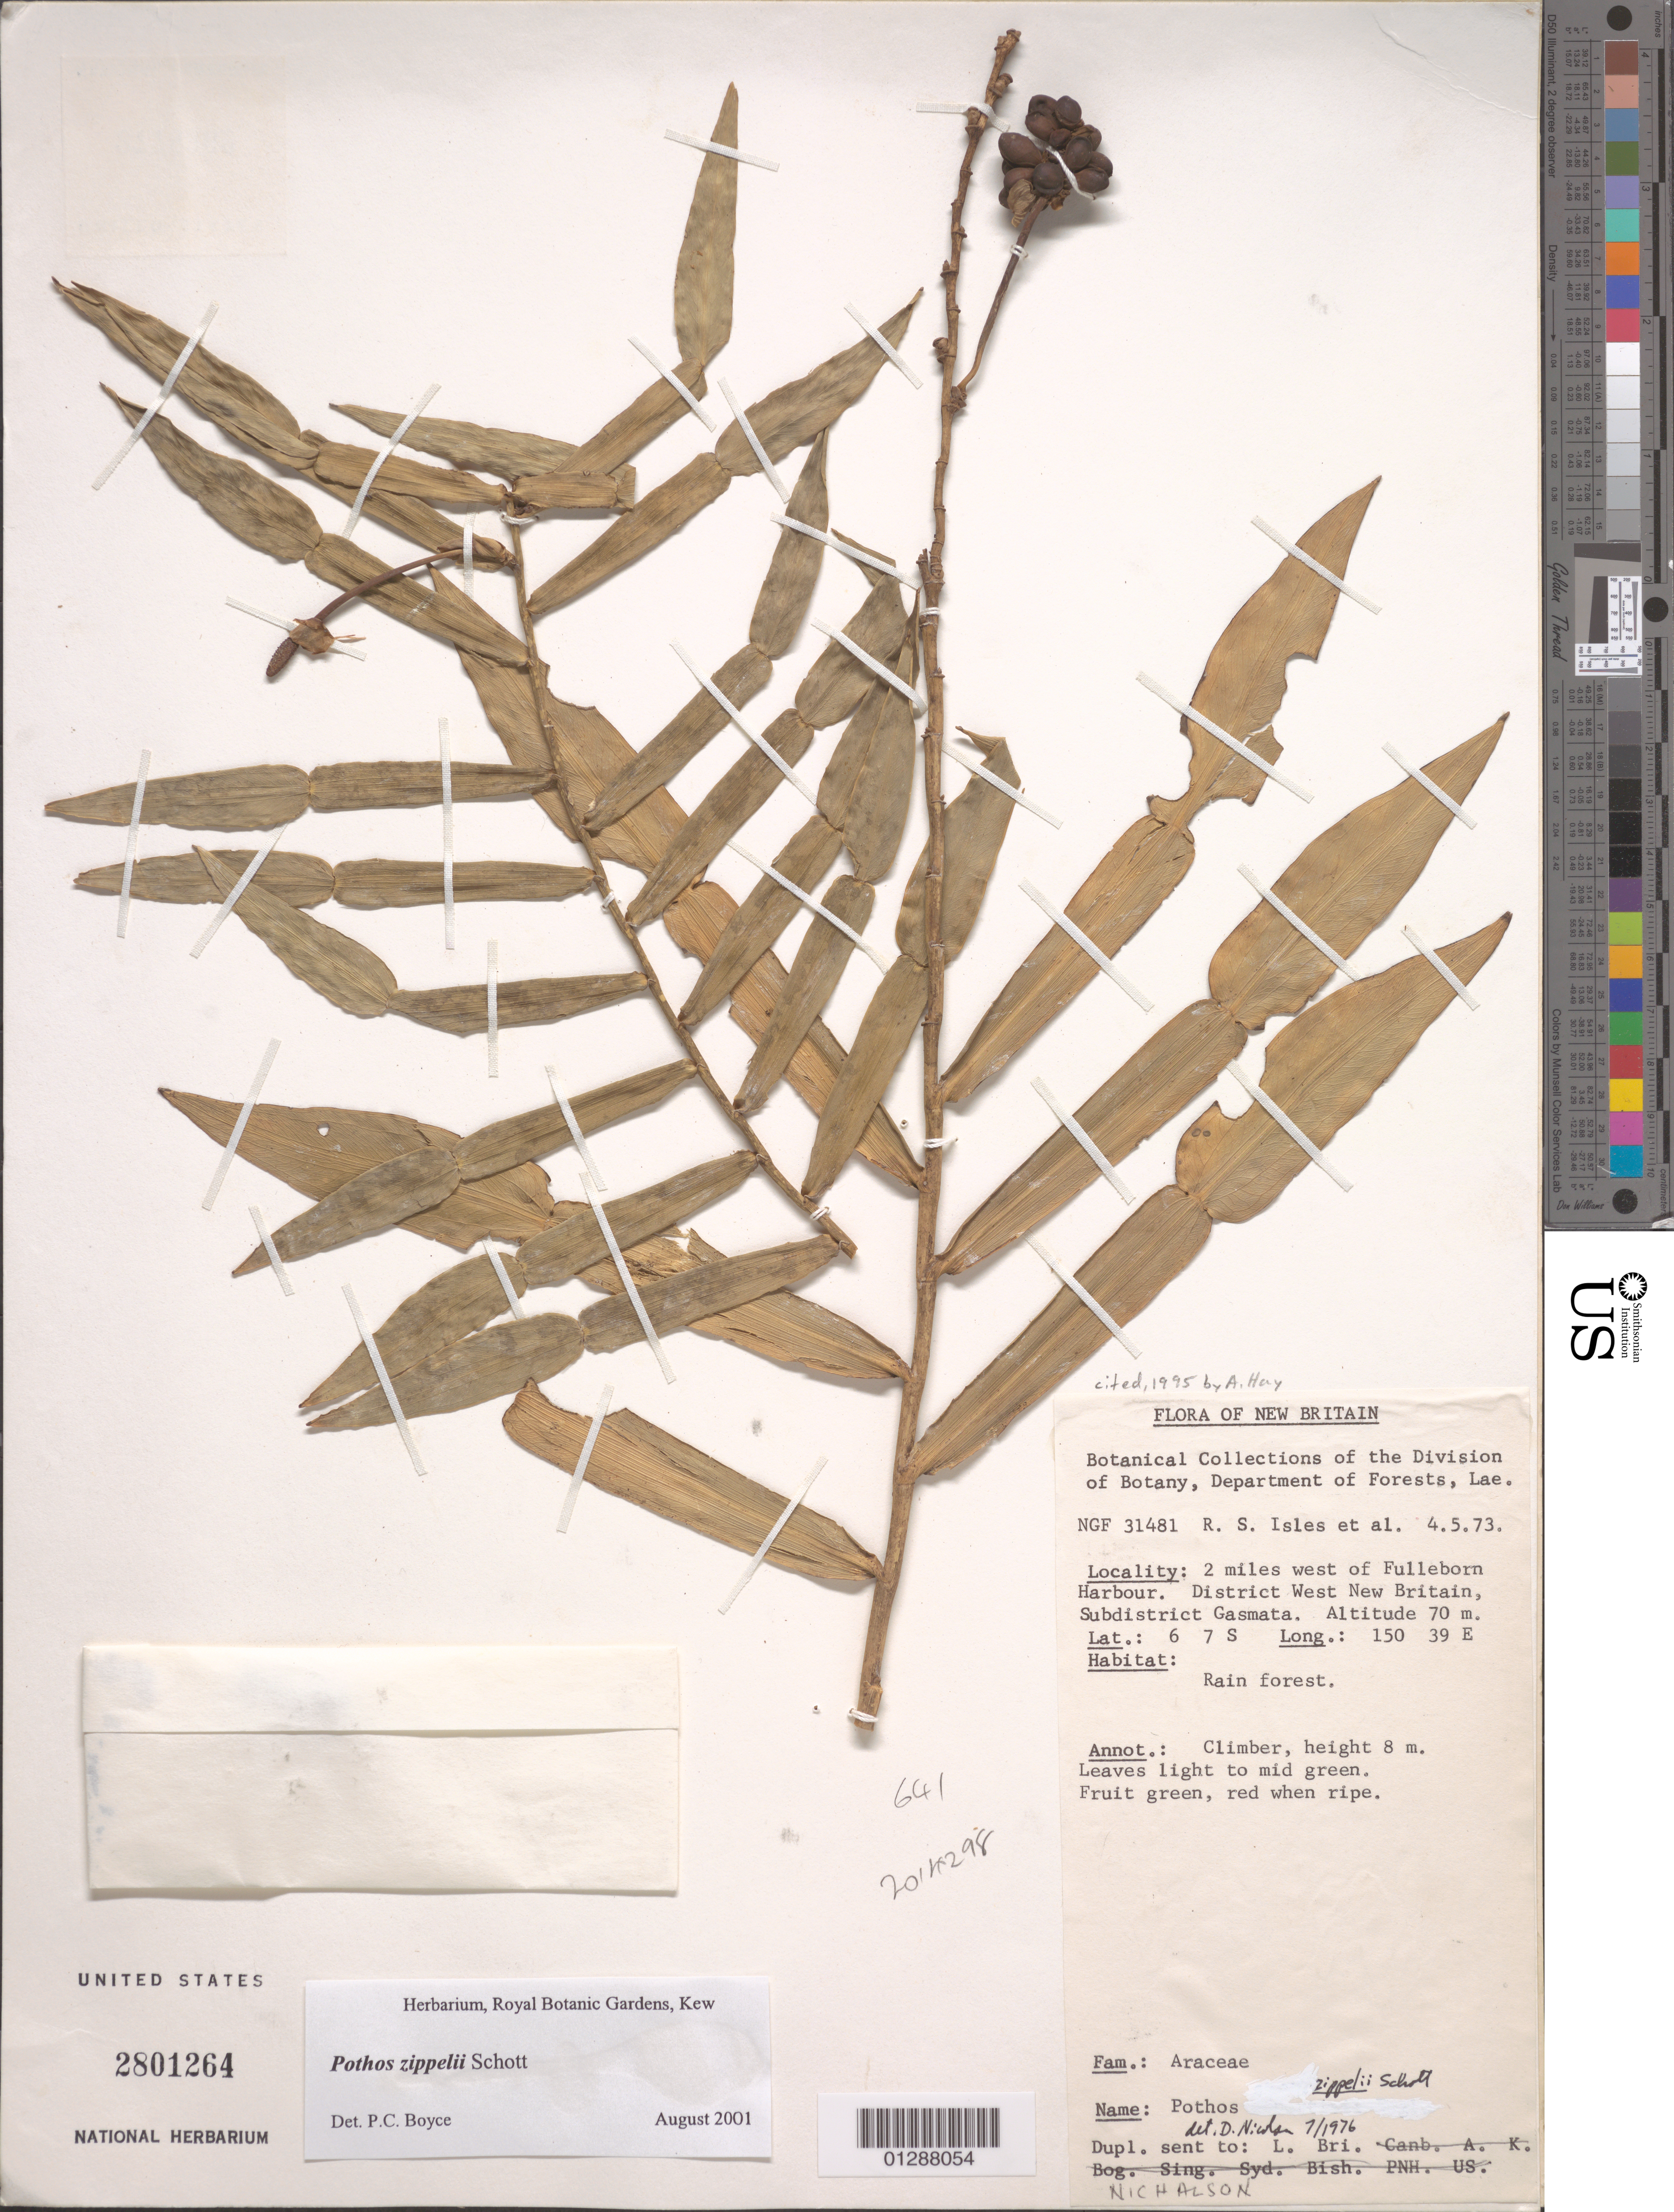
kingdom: Plantae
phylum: Tracheophyta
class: Liliopsida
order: Alismatales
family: Araceae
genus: Pothos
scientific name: Pothos zippelii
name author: Schott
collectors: R. Isles & et al.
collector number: NGF 31481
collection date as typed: Transcribed d/m/y: 4/5/73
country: Papua New Guinea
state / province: West New Britain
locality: New Britain. 2 miles west of Fulleborn Harbour. District West New Britain, Subdistrict Gasmata.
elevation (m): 70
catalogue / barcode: US 2801264